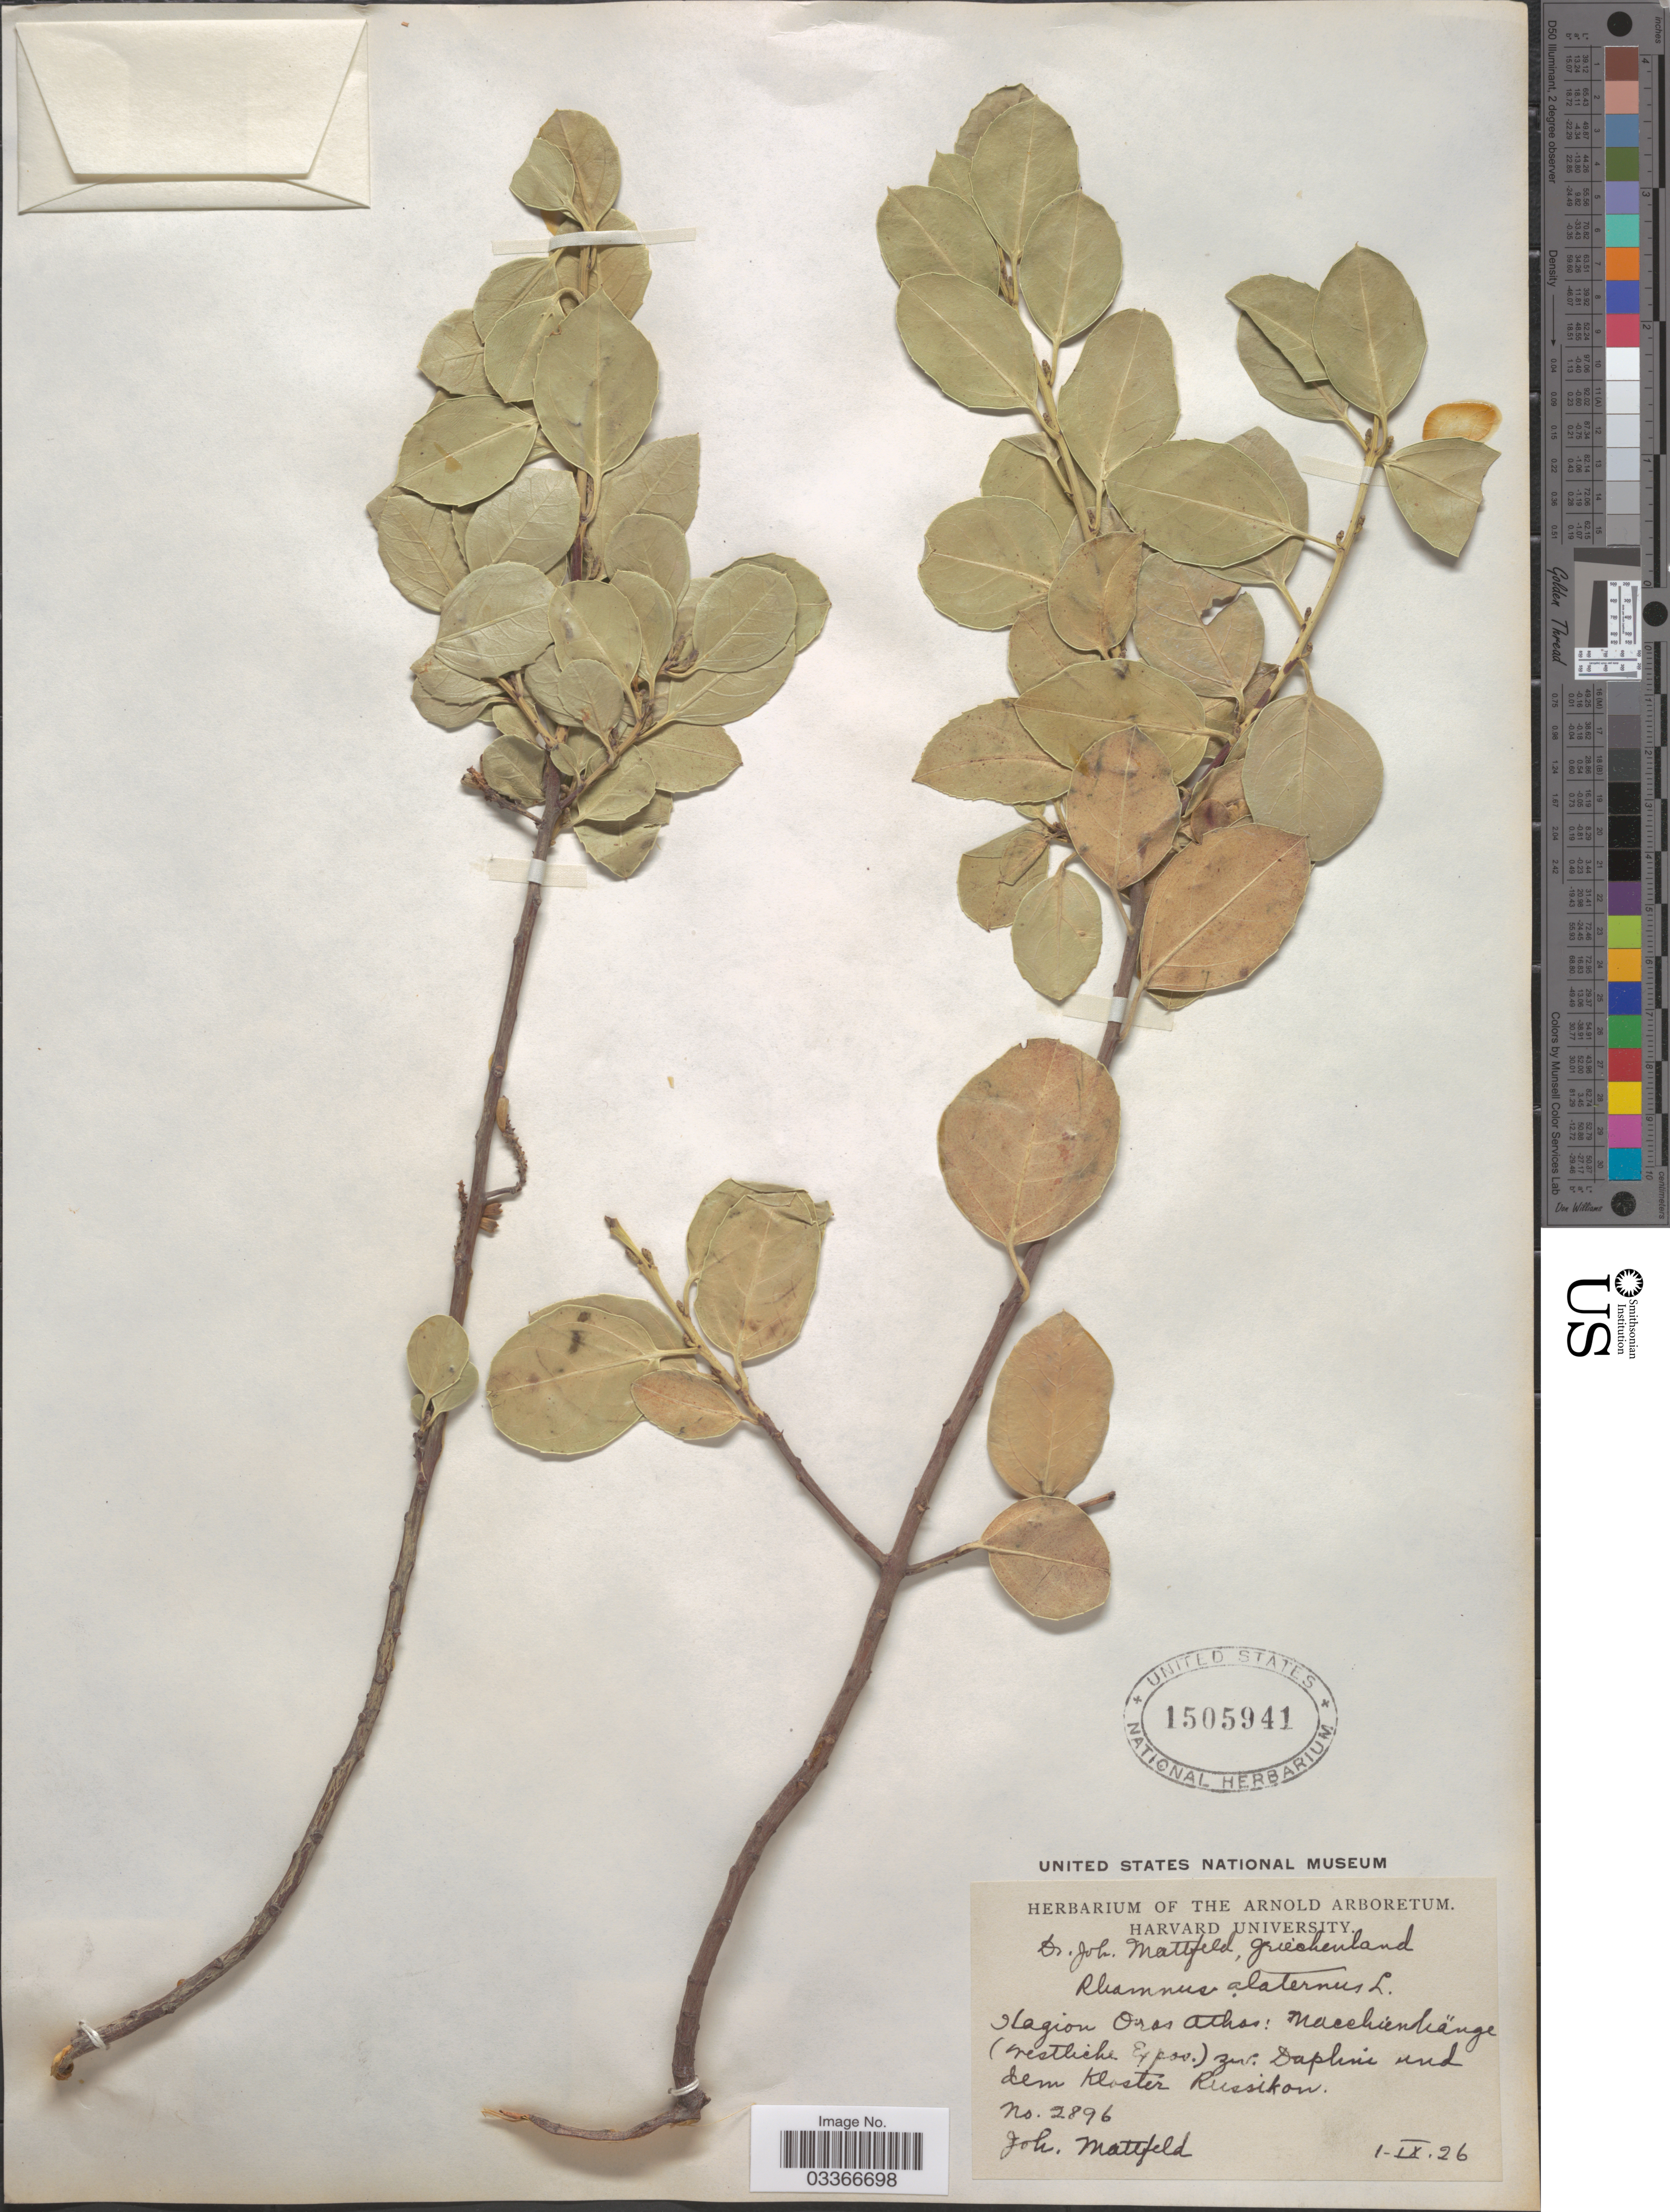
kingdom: Plantae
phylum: Tracheophyta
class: Magnoliopsida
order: Rosales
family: Rhamnaceae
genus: Rhamnus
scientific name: Rhamnus alaternus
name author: L.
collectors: J. Mattfeld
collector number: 2896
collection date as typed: Transcribed d/m/y: 1/9/26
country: Greece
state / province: Mount Athoa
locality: Griechenland. Hagion Oras Athos: Macchienhänge (westliche Expov.) zw. Daphni und dem Kloster Russikon.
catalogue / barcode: US 1505941